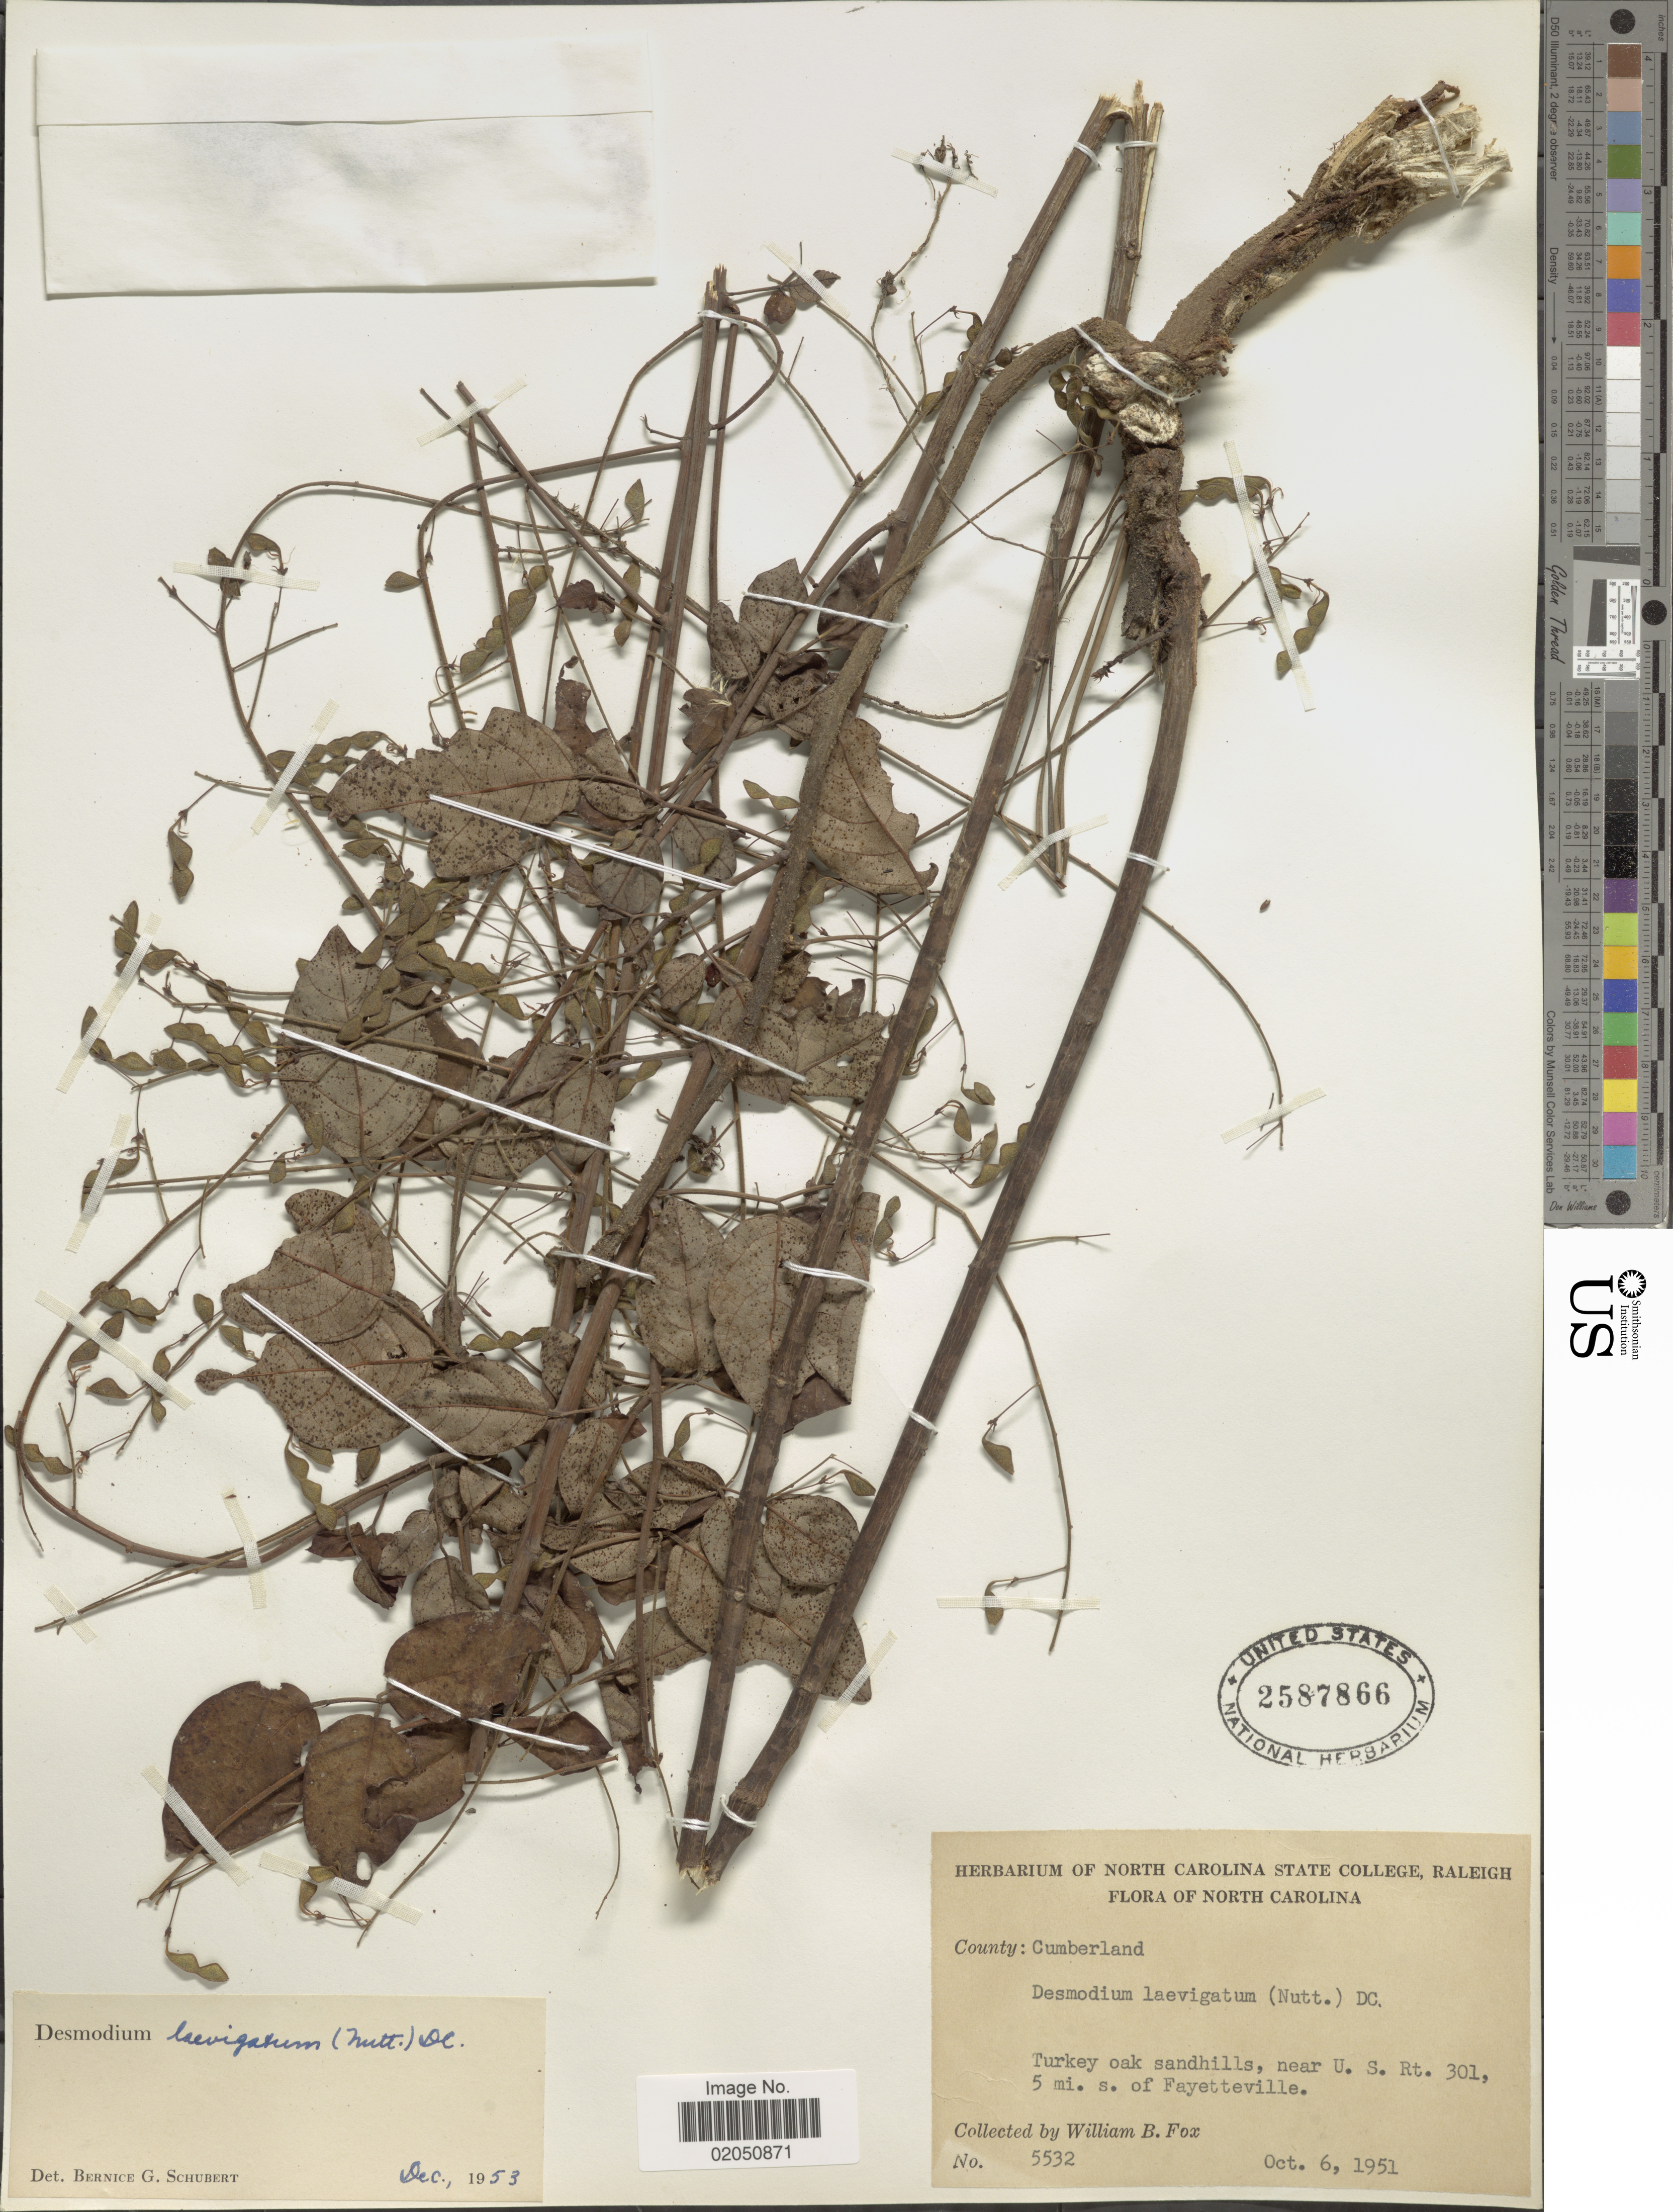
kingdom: Plantae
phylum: Tracheophyta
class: Magnoliopsida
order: Fabales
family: Fabaceae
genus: Desmodium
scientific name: Desmodium laevigatum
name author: (Nutt.) DC.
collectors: W. B. Fox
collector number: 5532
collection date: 1951-10-06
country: United States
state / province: North Carolina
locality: County: Cumberland, Turkey oak sandhills, near U.S. Rt. 301, 5 mi. s. of Fayetteville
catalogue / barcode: US 2587866